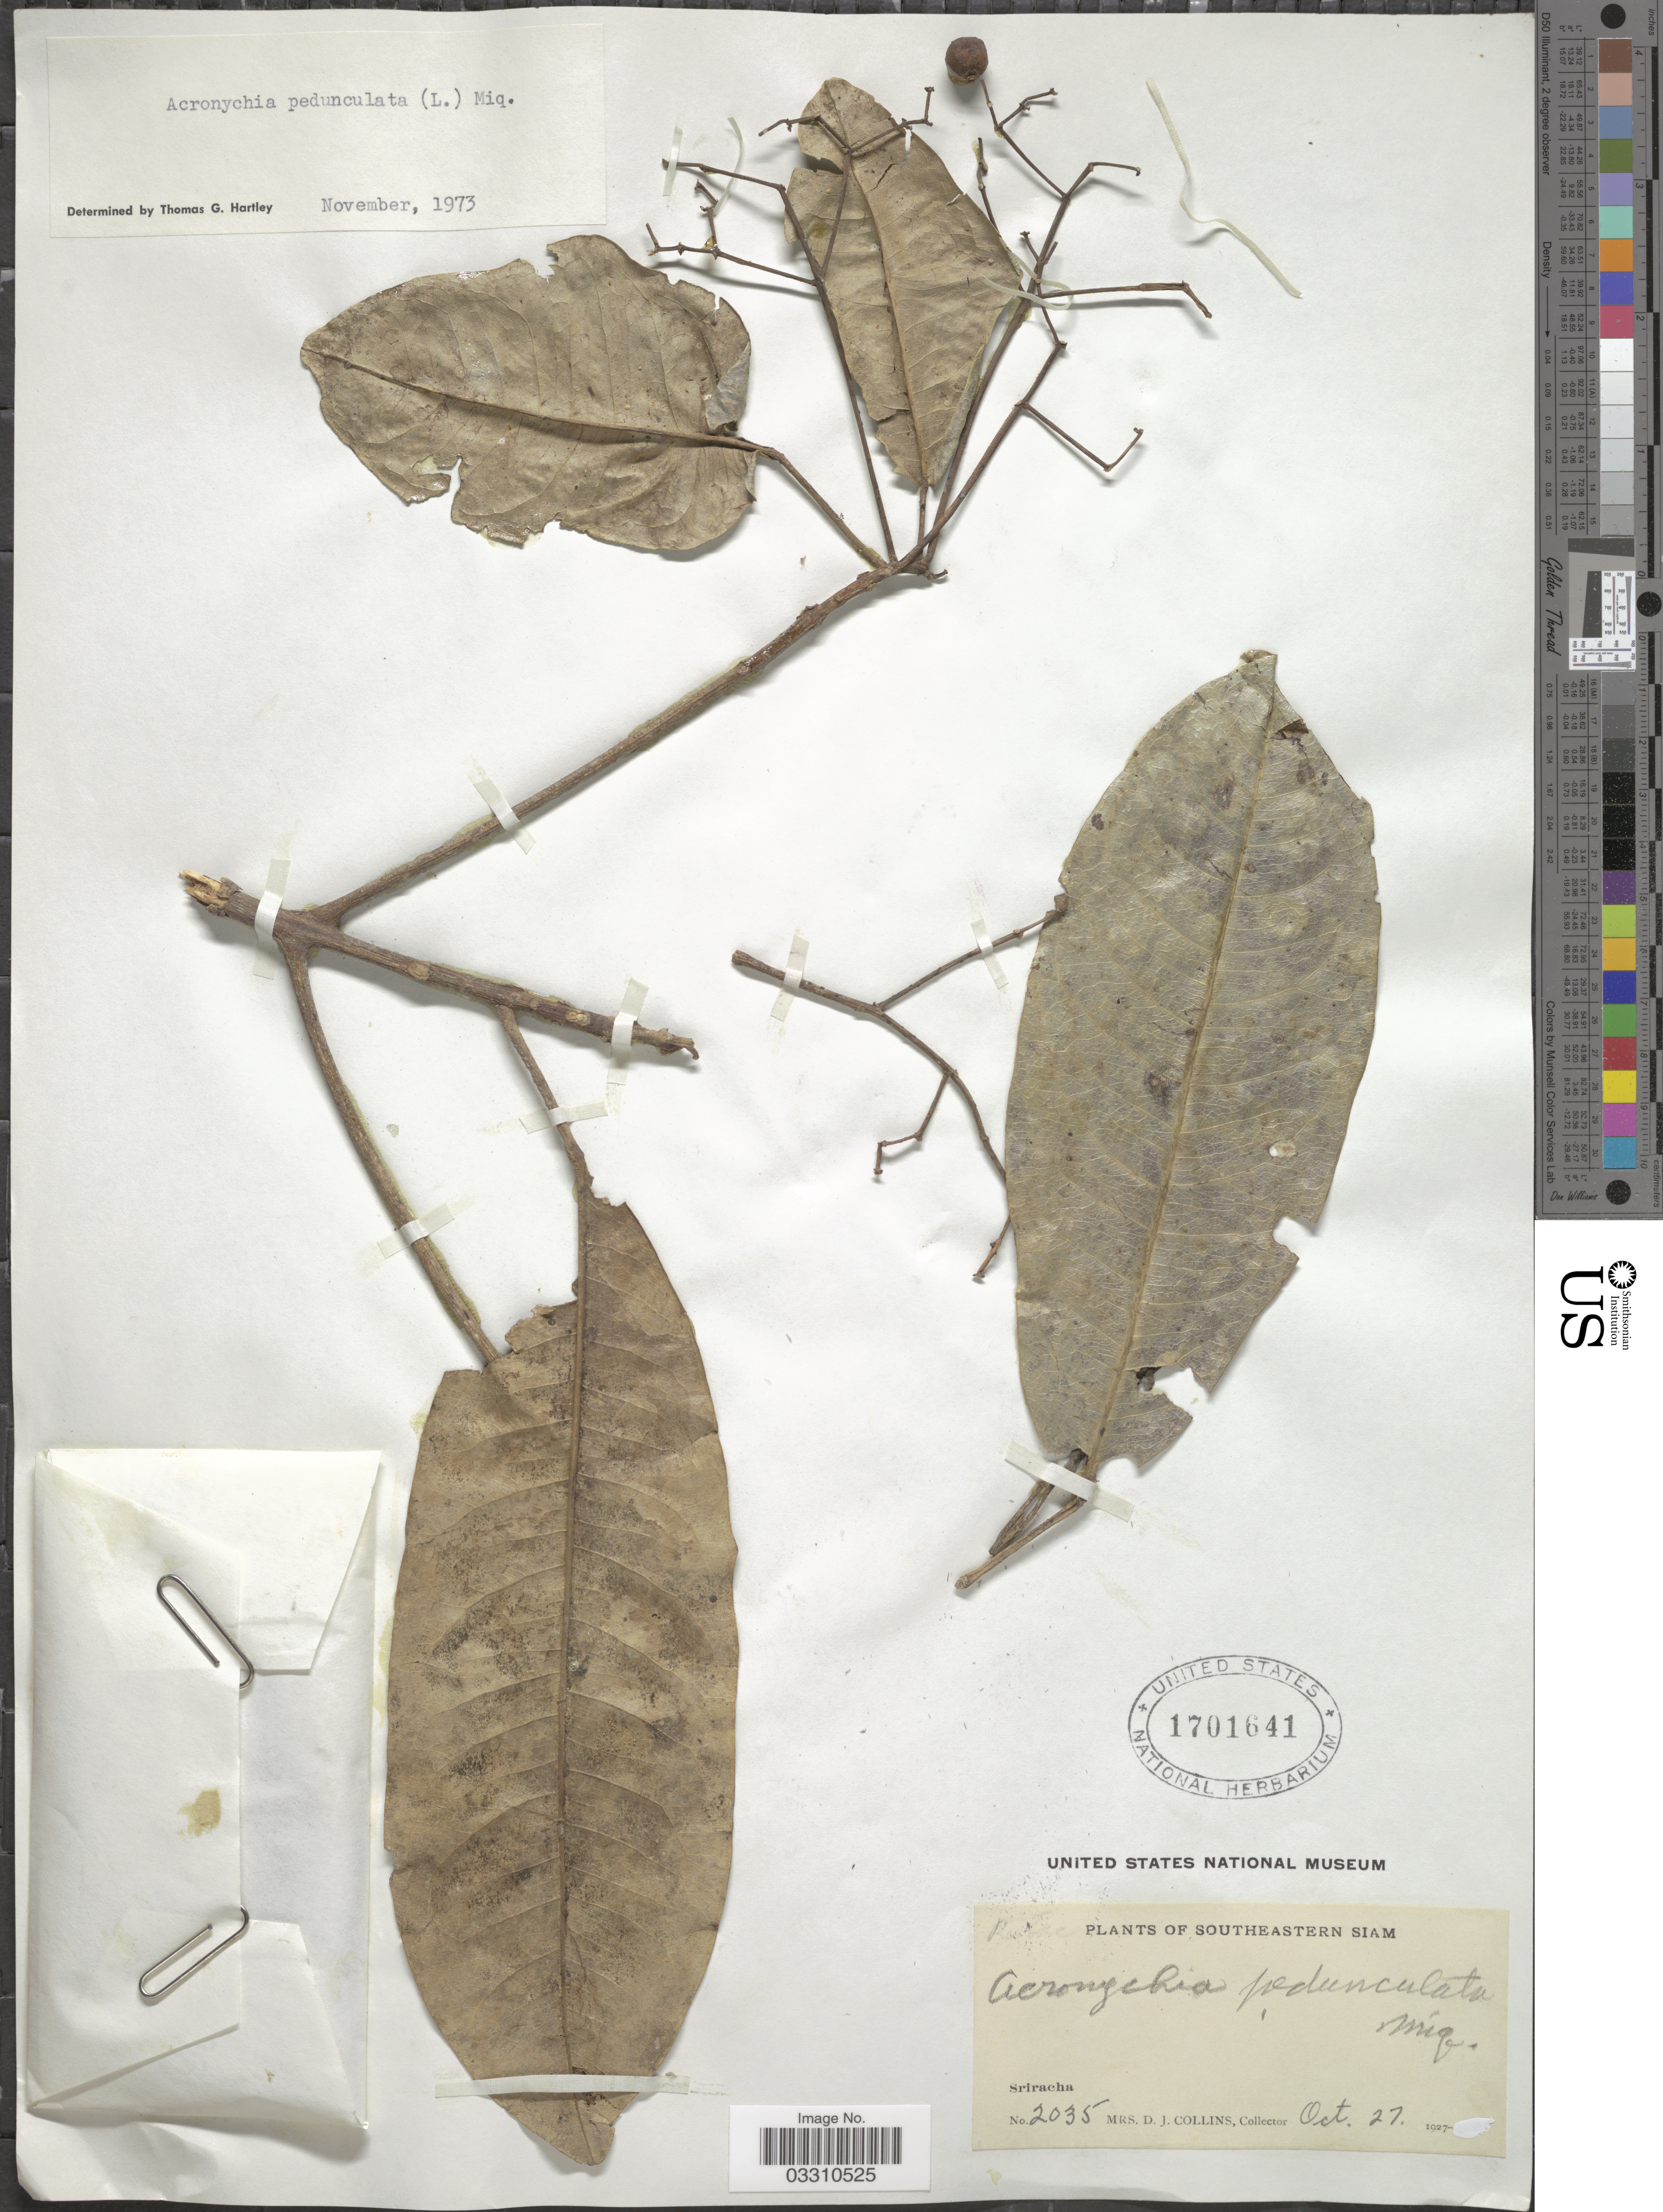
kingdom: Plantae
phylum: Tracheophyta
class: Magnoliopsida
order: Sapindales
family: Rutaceae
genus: Acronychia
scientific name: Acronychia pedunculata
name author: (L.) Miq.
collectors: Mrs. D. J. Collins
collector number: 2035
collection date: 1927-10-27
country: Thailand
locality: Southeastern Siam, Sriracha.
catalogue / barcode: US 1701641